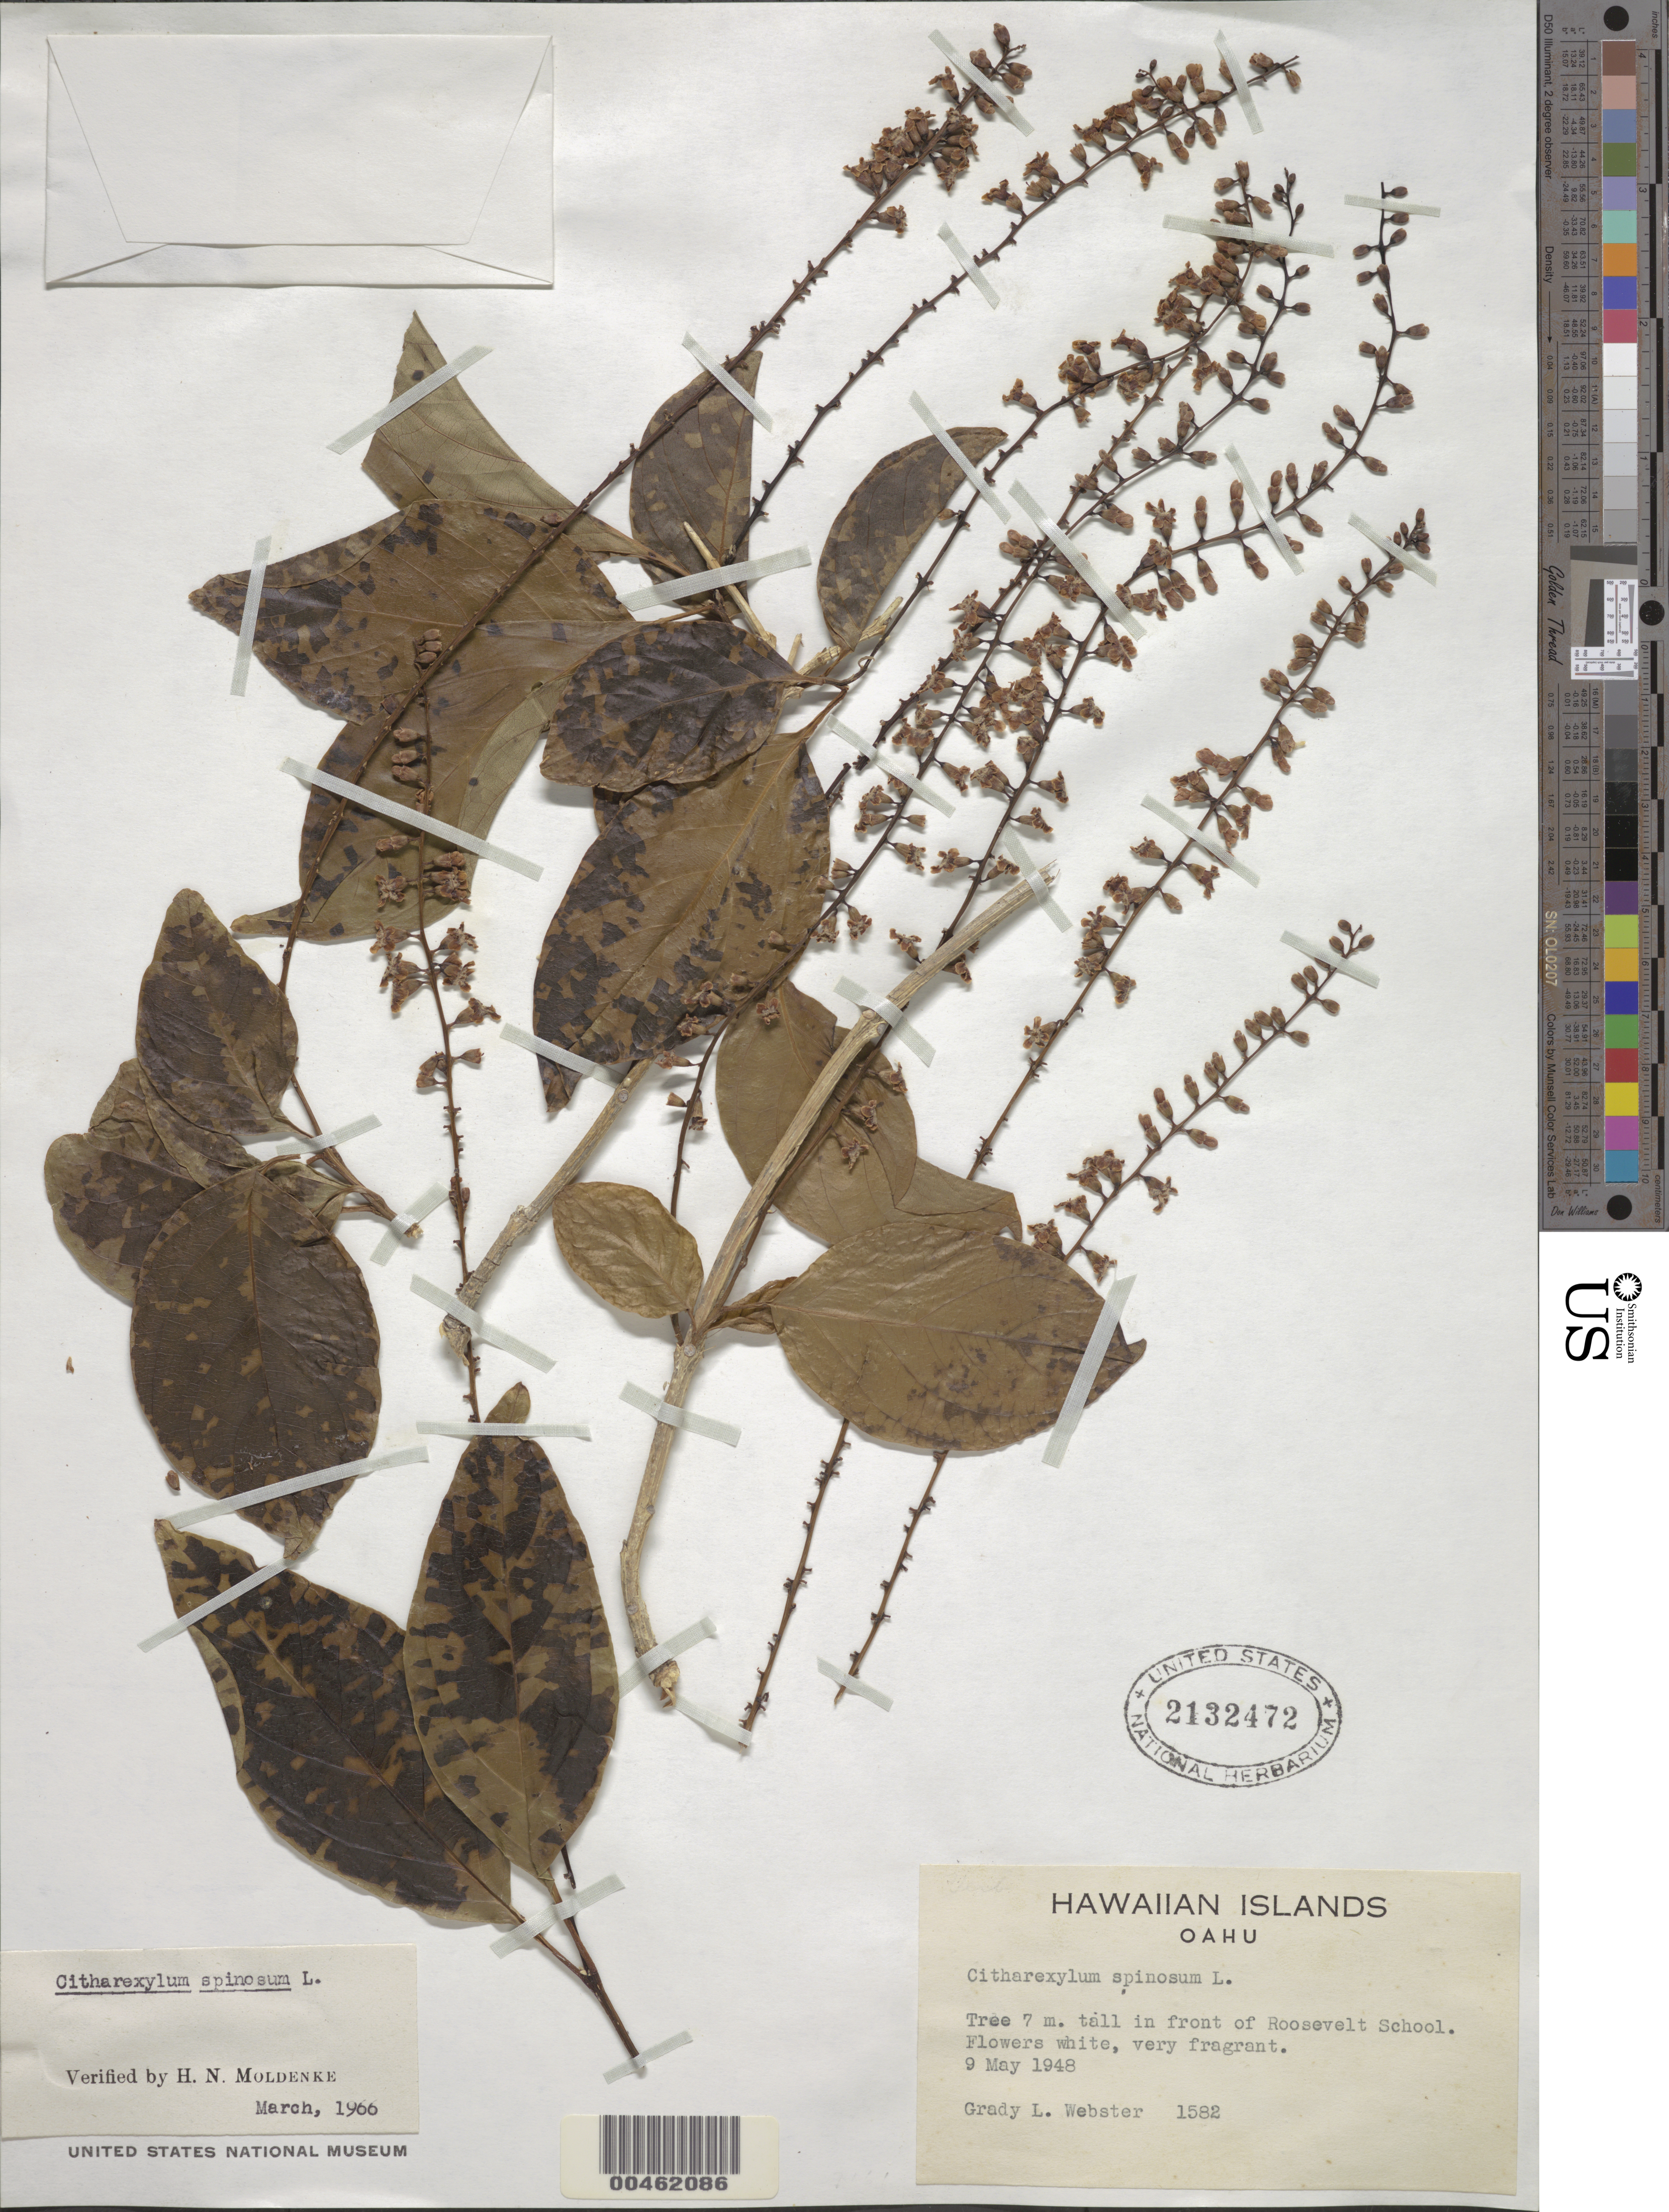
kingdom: Plantae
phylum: Tracheophyta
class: Magnoliopsida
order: Lamiales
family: Verbenaceae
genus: Citharexylum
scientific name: Citharexylum spinosum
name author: L.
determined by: Moldenke, H. N.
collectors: G. L. Webster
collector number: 1582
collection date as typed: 9 May 1948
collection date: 1948-05-09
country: United States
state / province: Hawaii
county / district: Honolulu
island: Oahu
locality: In front of Roosevelt School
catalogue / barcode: US 2132472